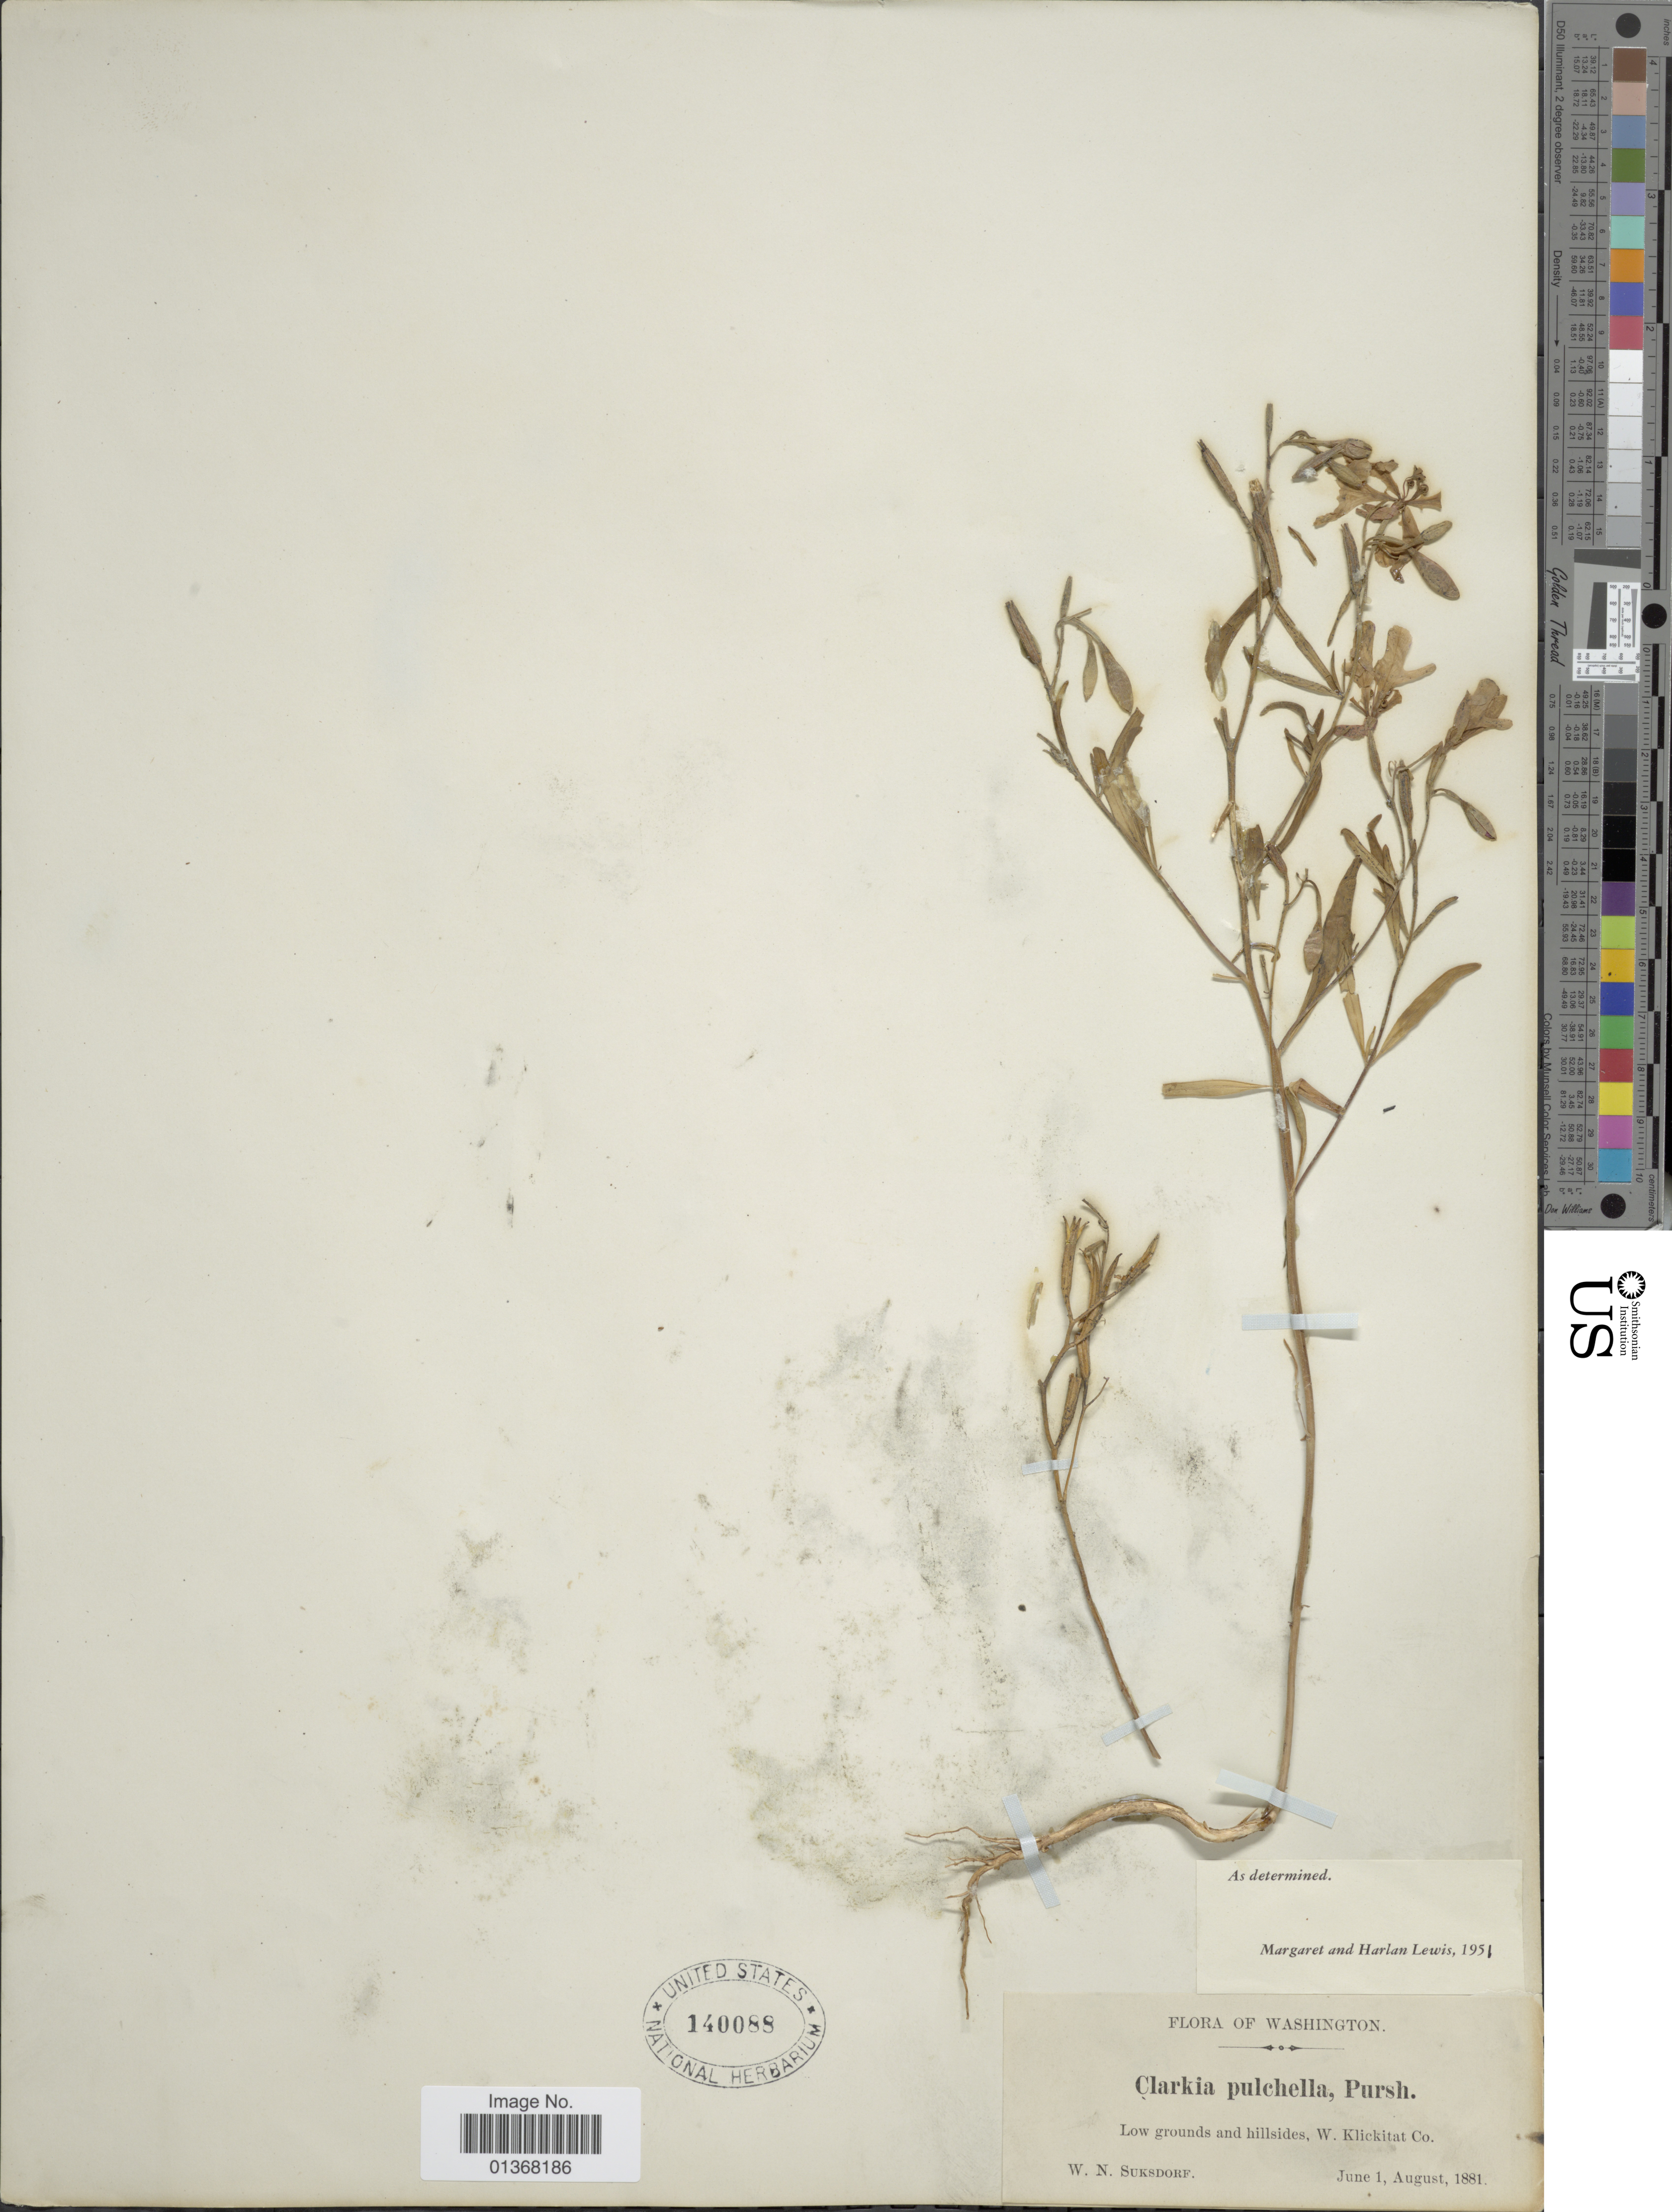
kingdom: Plantae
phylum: Tracheophyta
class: Magnoliopsida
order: Myrtales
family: Onagraceae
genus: Clarkia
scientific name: Clarkia pulchella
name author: Pursh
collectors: W. N. Suksdorf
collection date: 1881-06-01/1881-08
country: United States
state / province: Washington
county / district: Klickitat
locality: Low grounds and hillsides, W. Klickitat Co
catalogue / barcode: US 140088